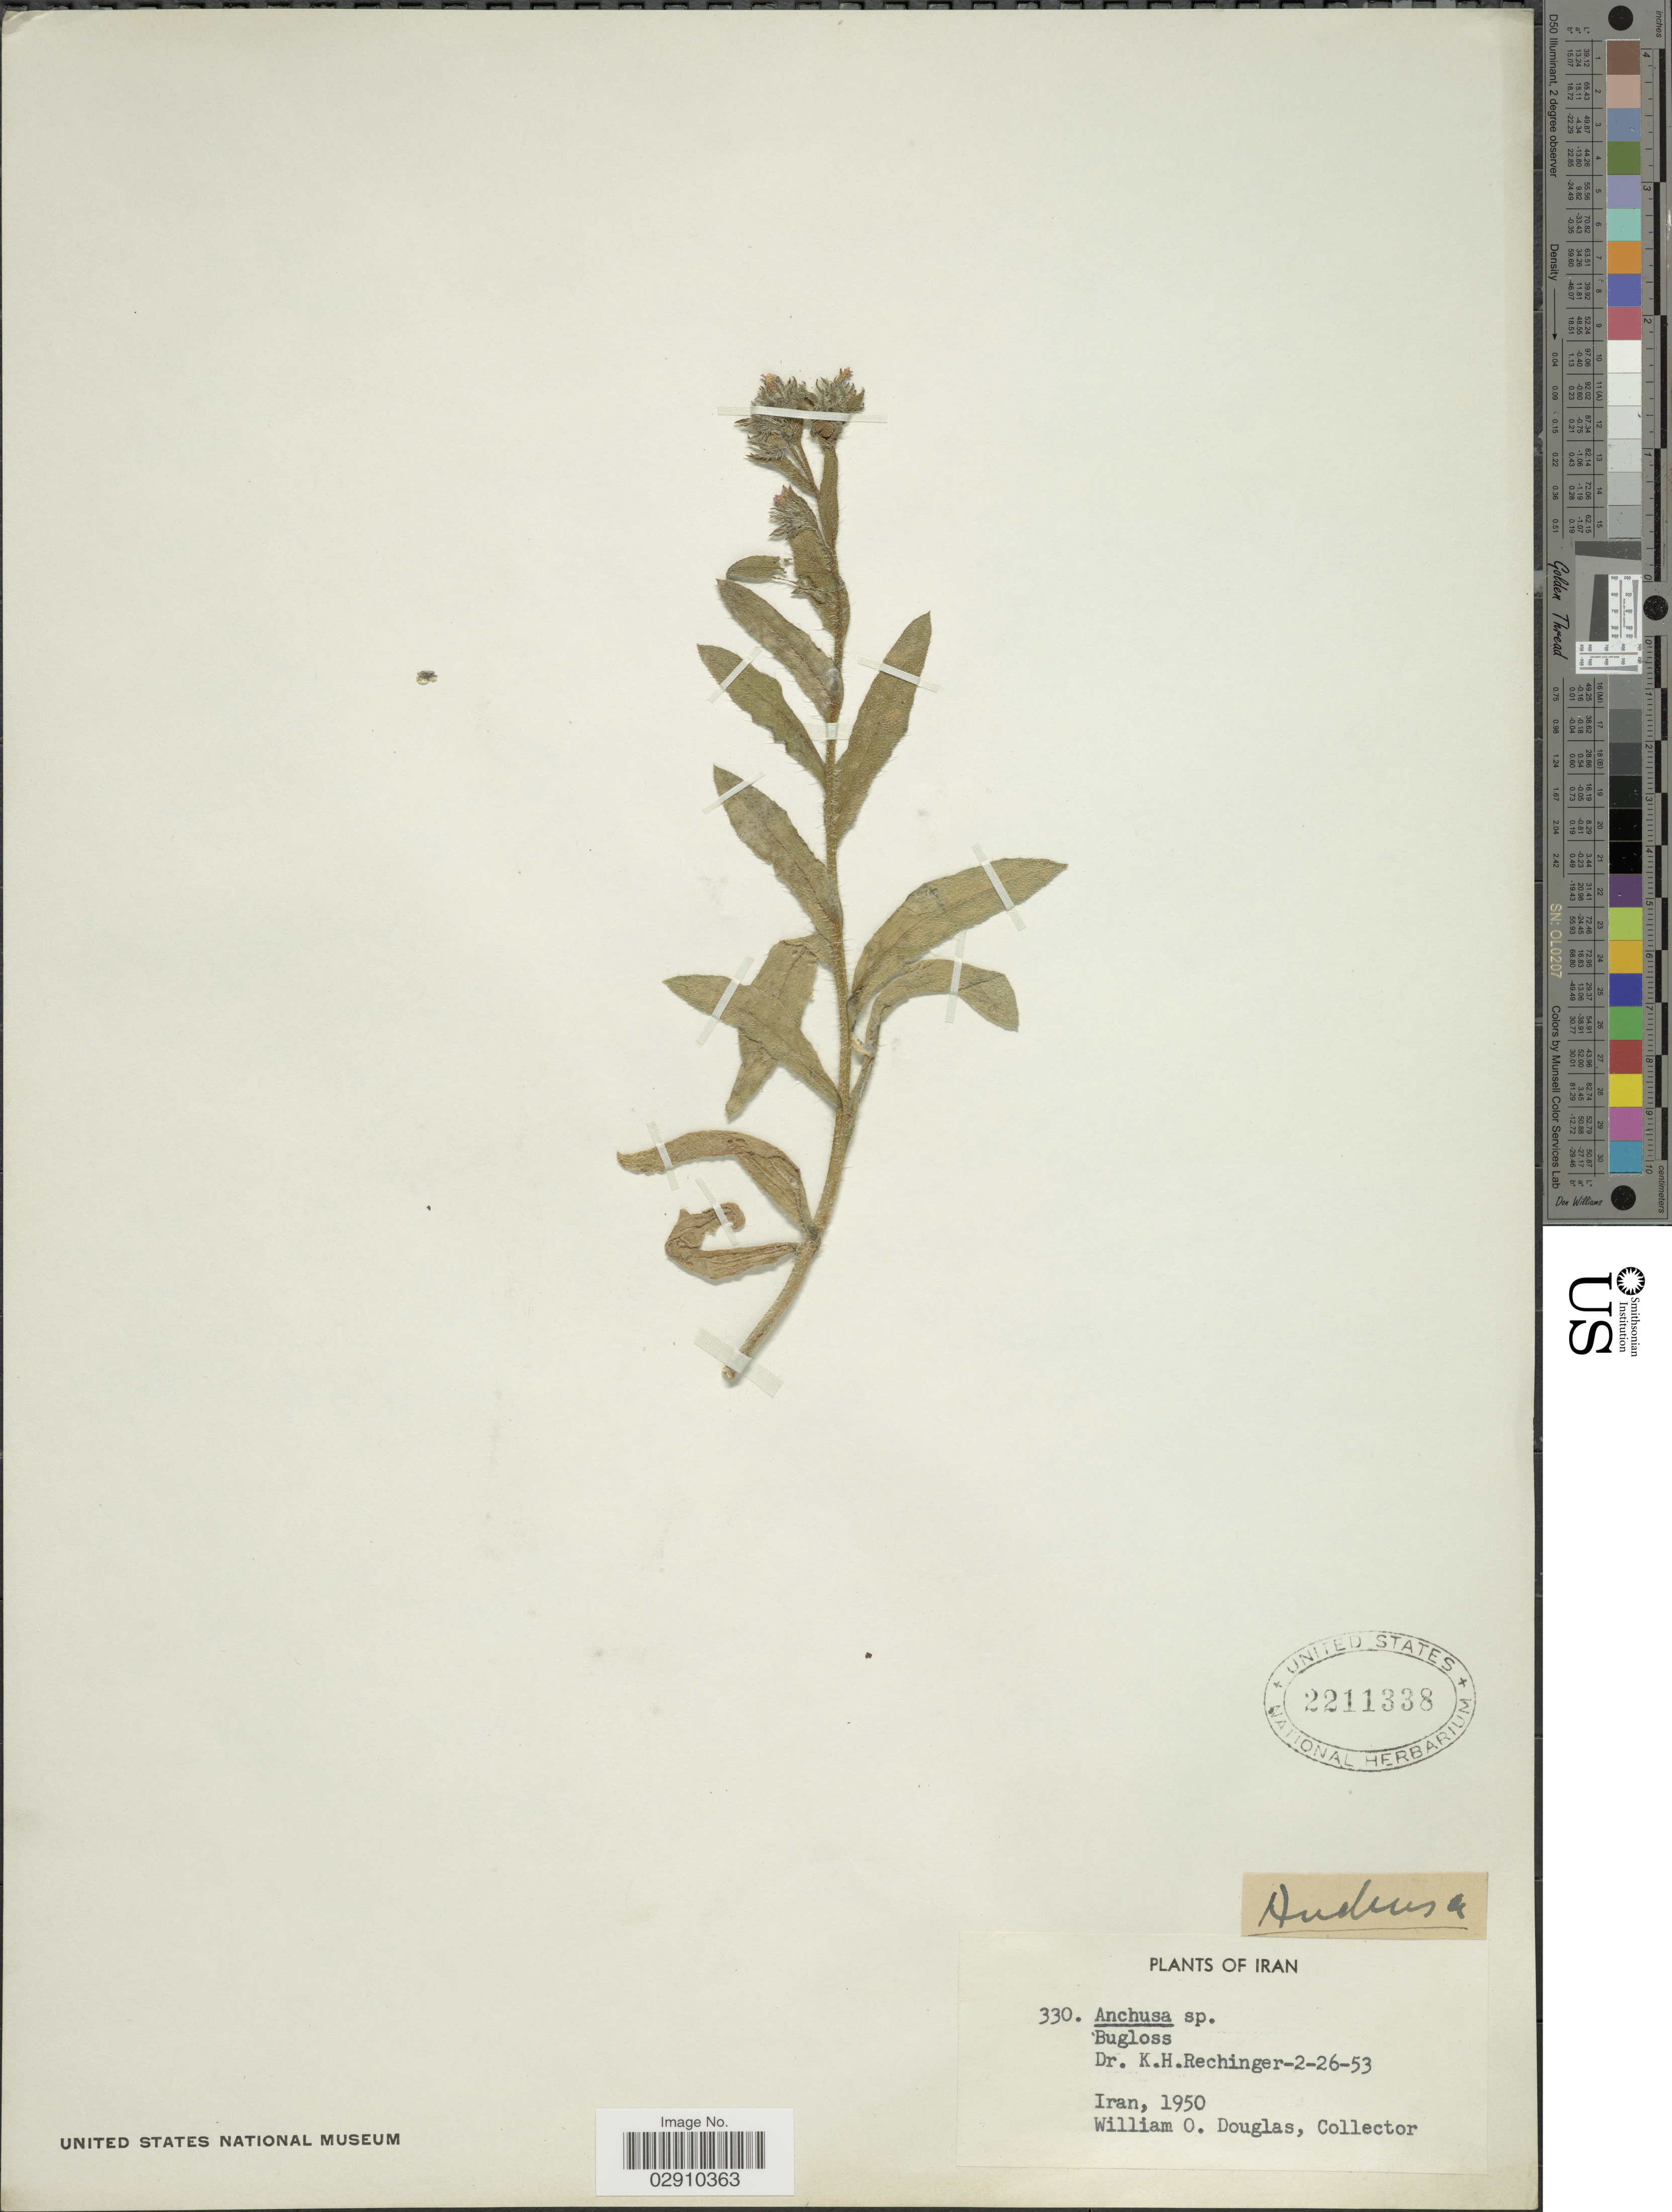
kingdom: Plantae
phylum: Tracheophyta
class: Magnoliopsida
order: Boraginales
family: Boraginaceae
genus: Anchusa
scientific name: Anchusa sp.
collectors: W. Douglas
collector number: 330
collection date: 1950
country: Iran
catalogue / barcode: US 2211338